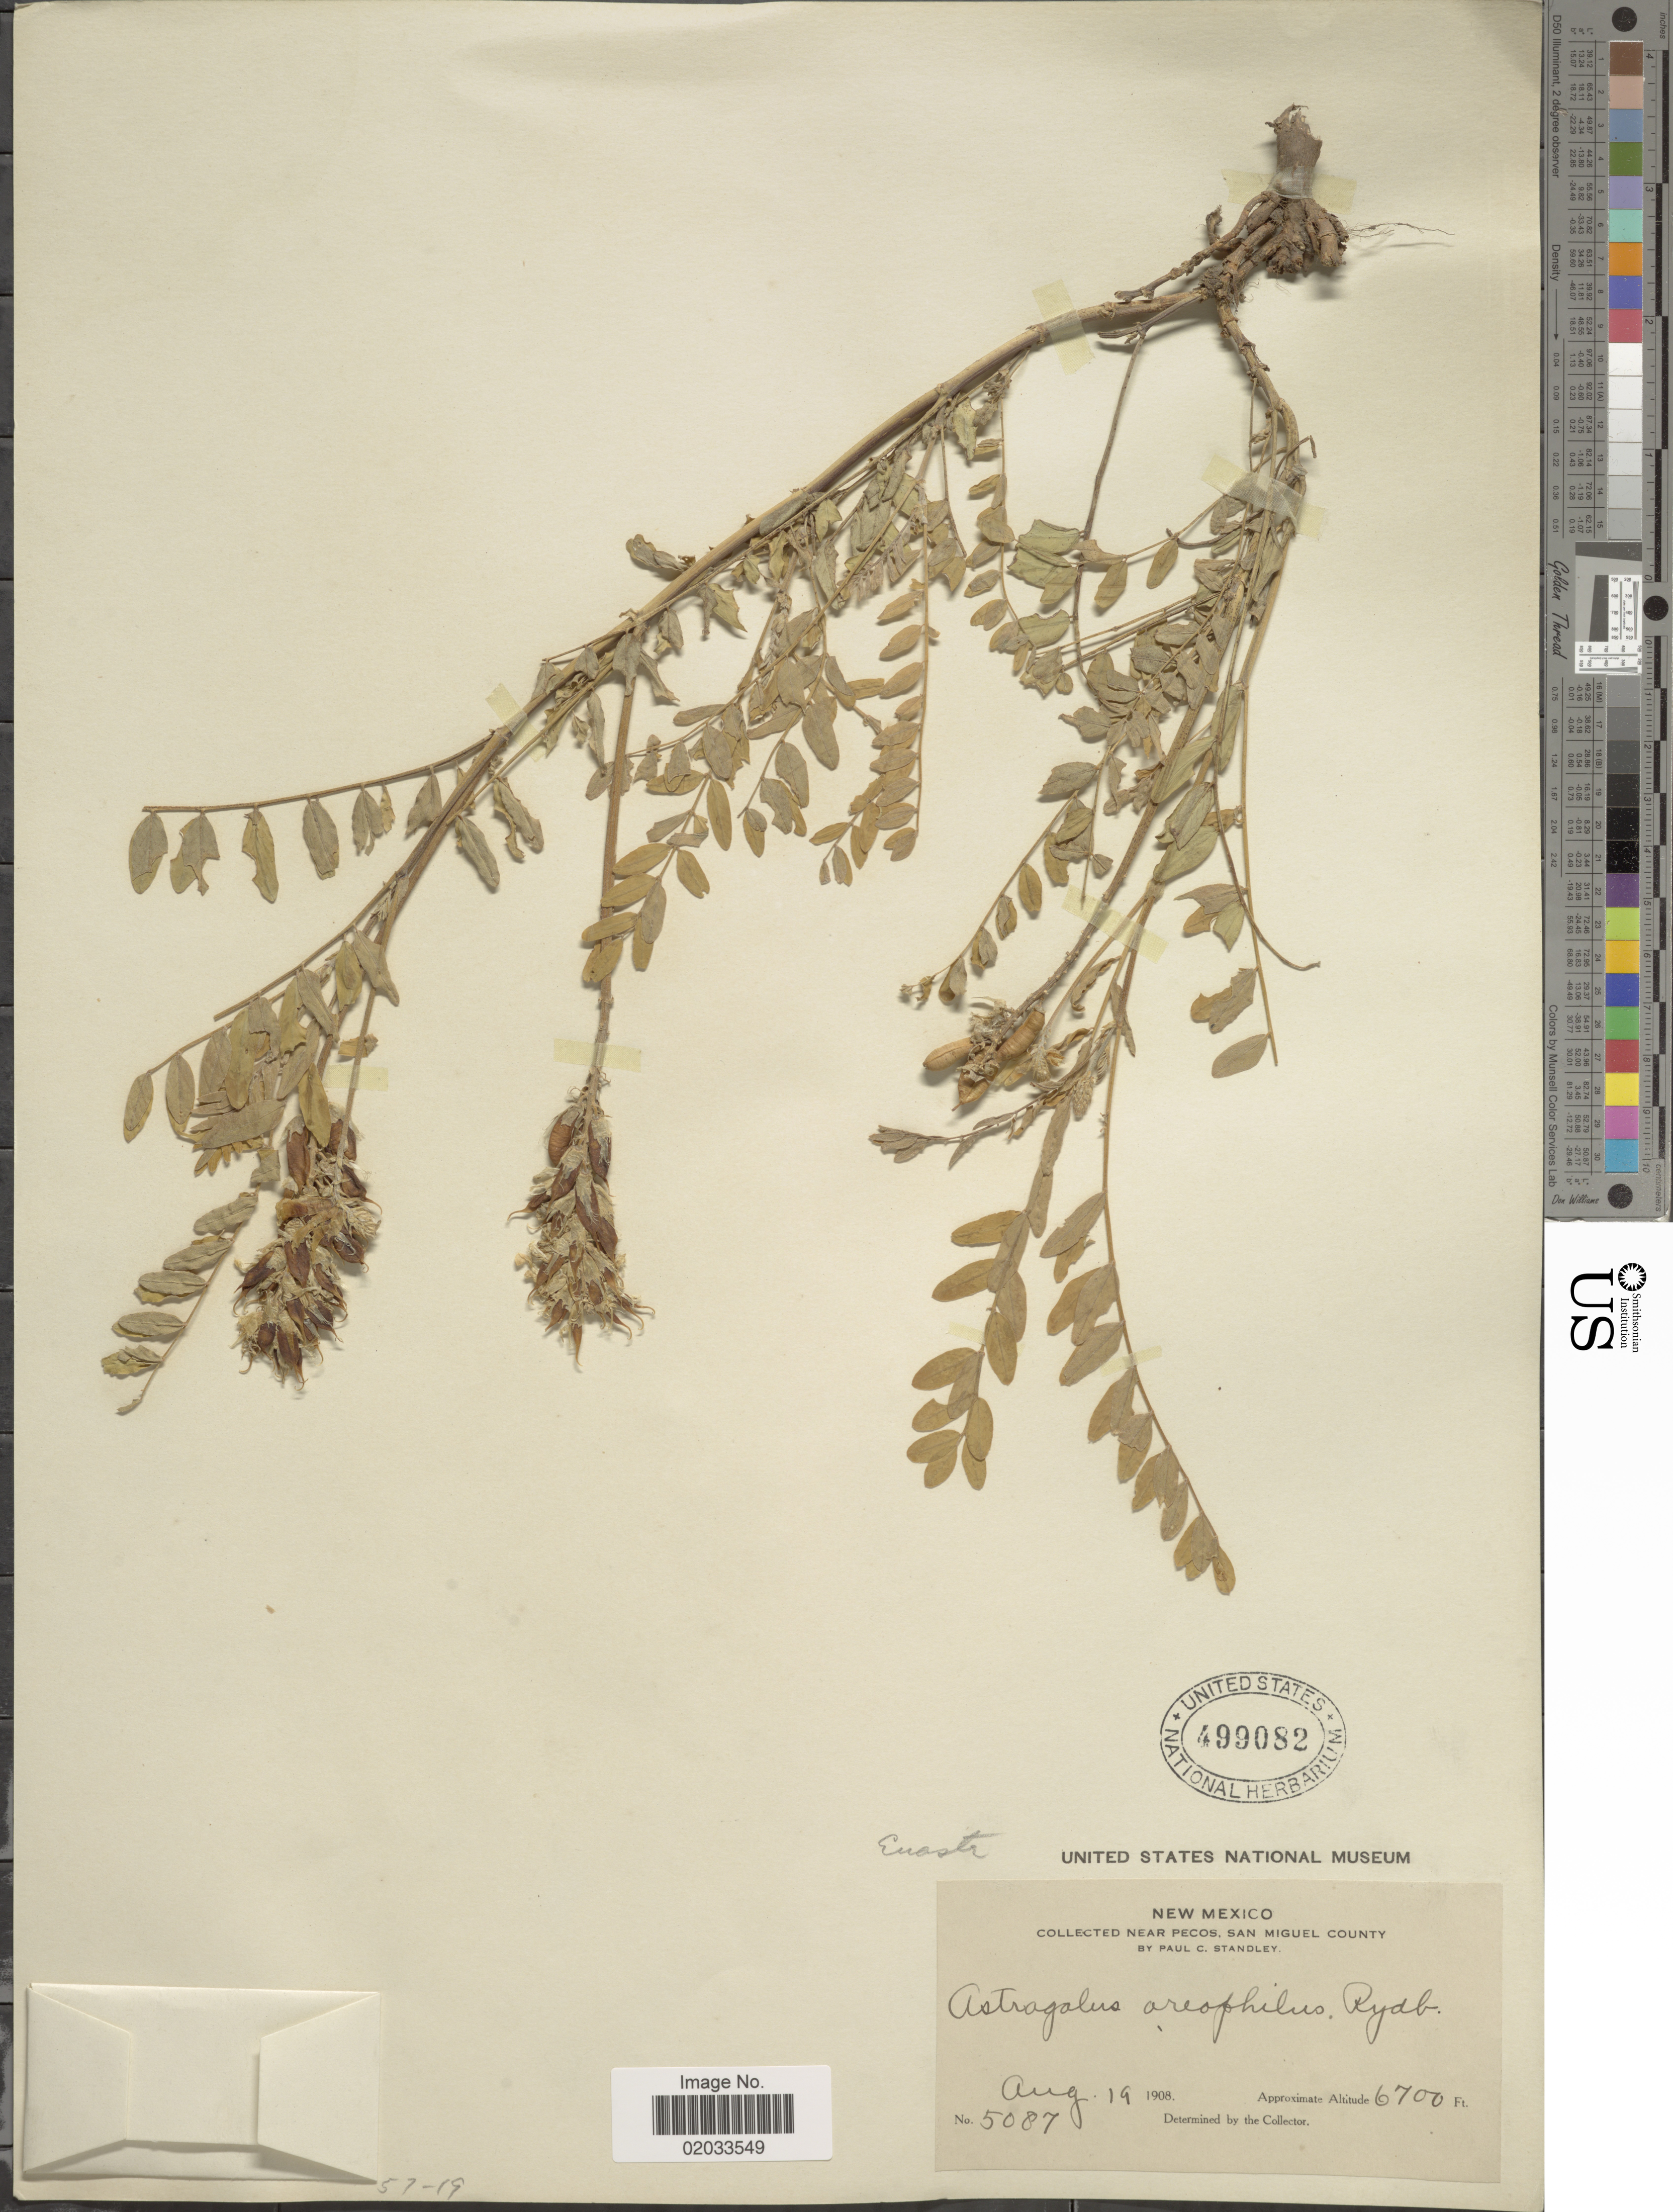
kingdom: Plantae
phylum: Tracheophyta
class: Magnoliopsida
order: Fabales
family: Fabaceae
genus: Astragalus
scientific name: Astragalus oreophilus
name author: Rydb.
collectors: P. C. Standley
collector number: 5087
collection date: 1908-08-19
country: United States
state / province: New Mexico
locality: Near Pecos, San Miguel County.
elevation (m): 2042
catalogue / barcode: US 499082